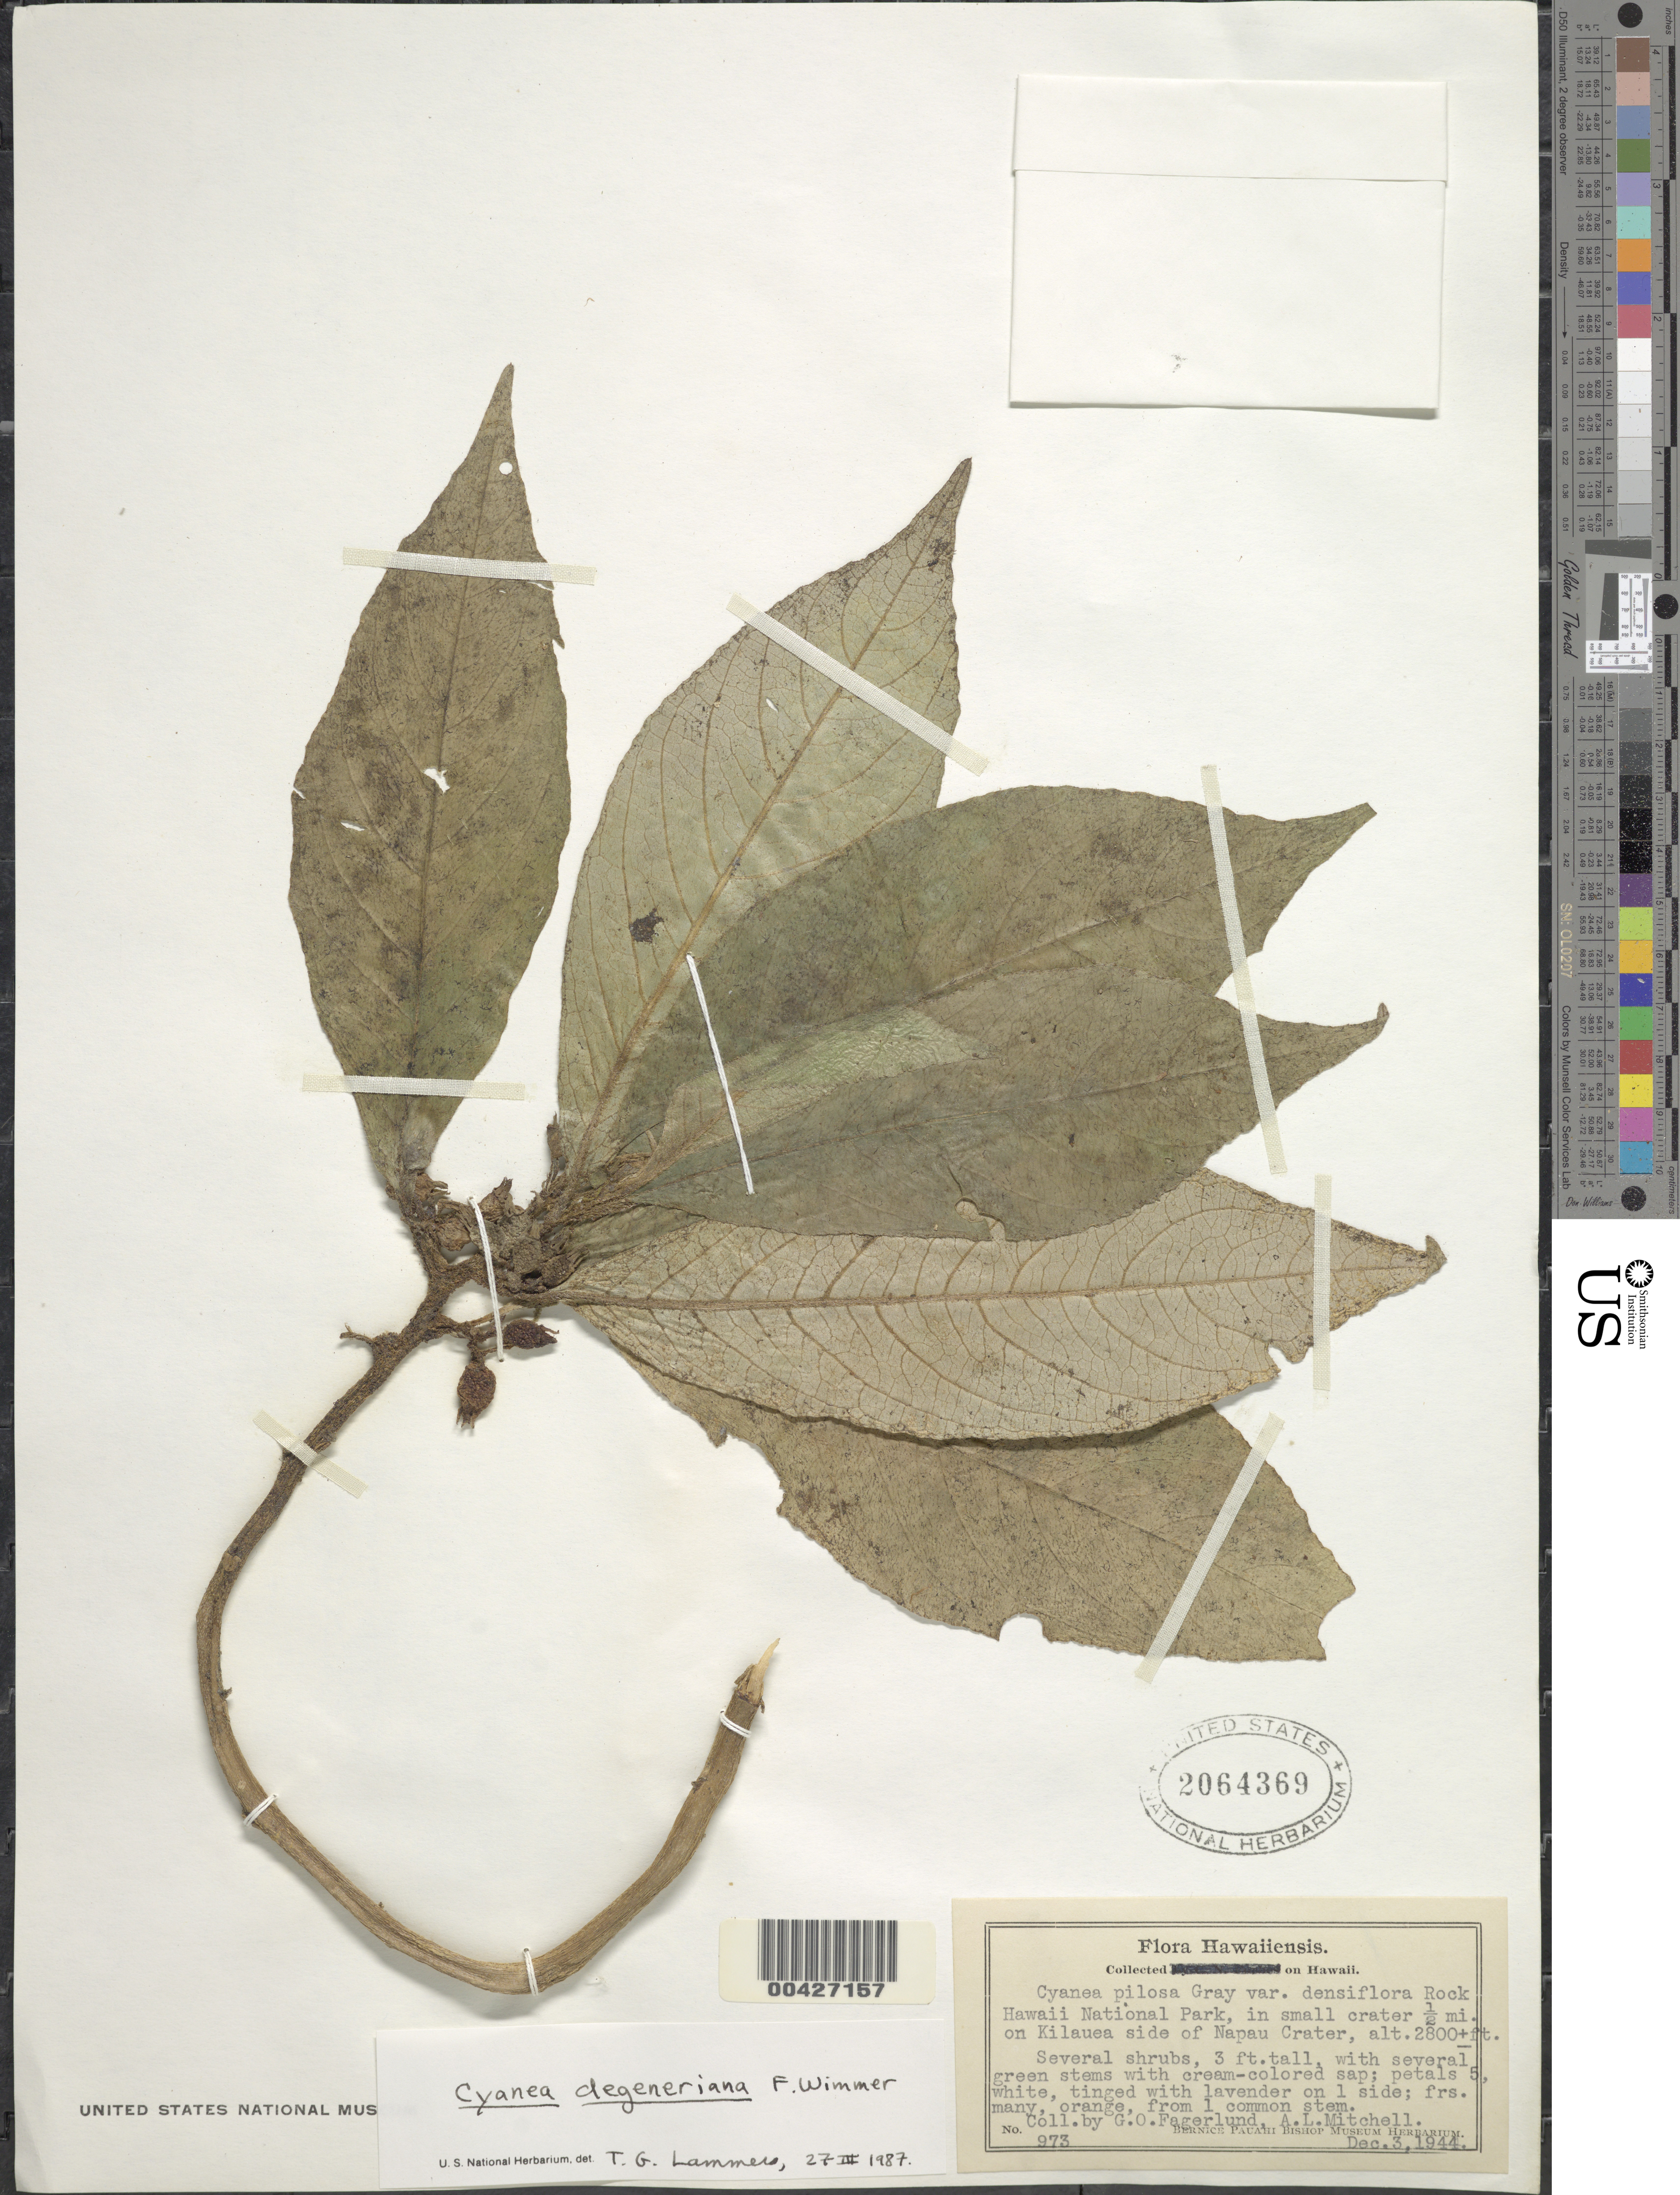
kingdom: Plantae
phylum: Tracheophyta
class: Magnoliopsida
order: Asterales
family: Campanulaceae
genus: Cyanea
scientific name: Cyanea degeneriana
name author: E. Wimm.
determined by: Wagner, W. L., (BOT), Smithsonian Institution - National Museum of Natural History (UNITED STATES)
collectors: G. Fagerlund & A. Mitchell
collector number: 973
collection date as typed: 3 Dec 1944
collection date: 1944-12-03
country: United States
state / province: Hawaii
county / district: Hawaii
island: Hawaii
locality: Hawaii National Park, in small crater 1/2 mile on Kilauea side of Napau Crater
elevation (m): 853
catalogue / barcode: US 2064369